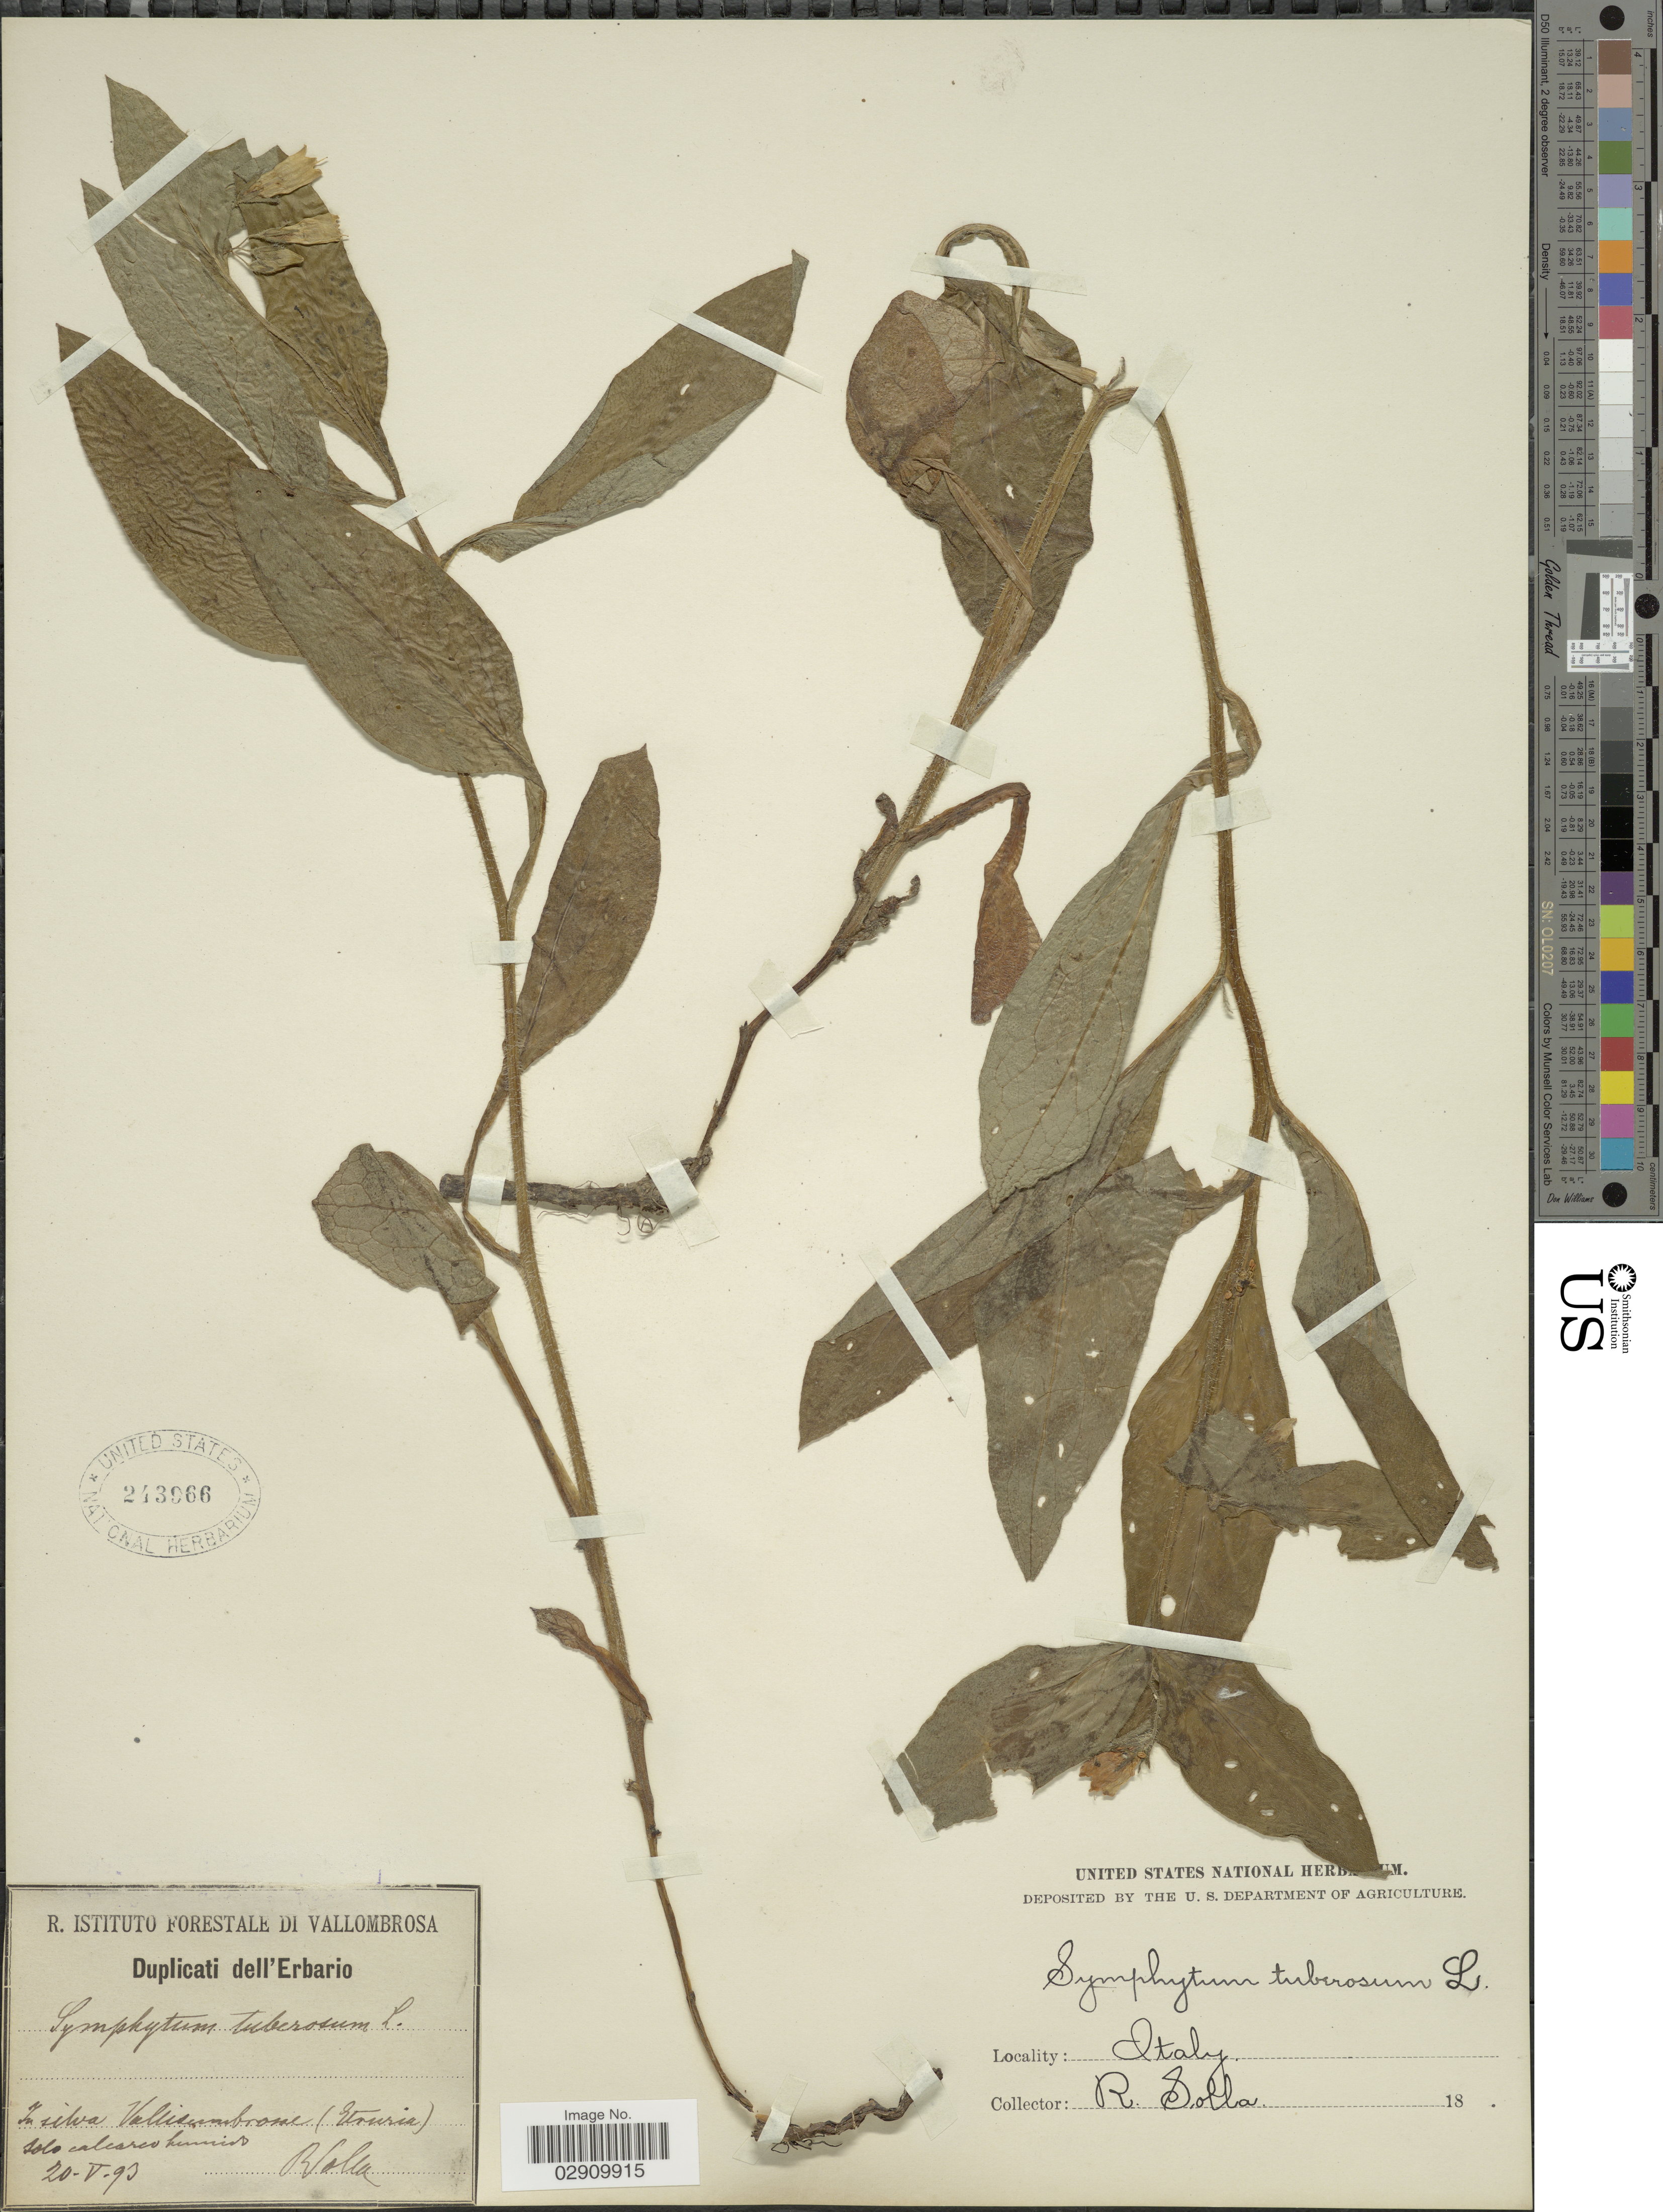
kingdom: Plantae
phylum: Tracheophyta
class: Magnoliopsida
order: Boraginales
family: Boraginaceae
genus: Symphytum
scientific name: Symphytum tuberosum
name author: L.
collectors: R. Solla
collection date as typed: Transcribed d/m/y: 20/5/93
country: Italy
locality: In silva Vallisumbrosae (Etruria) solo calcarei humid.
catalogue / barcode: US 243966